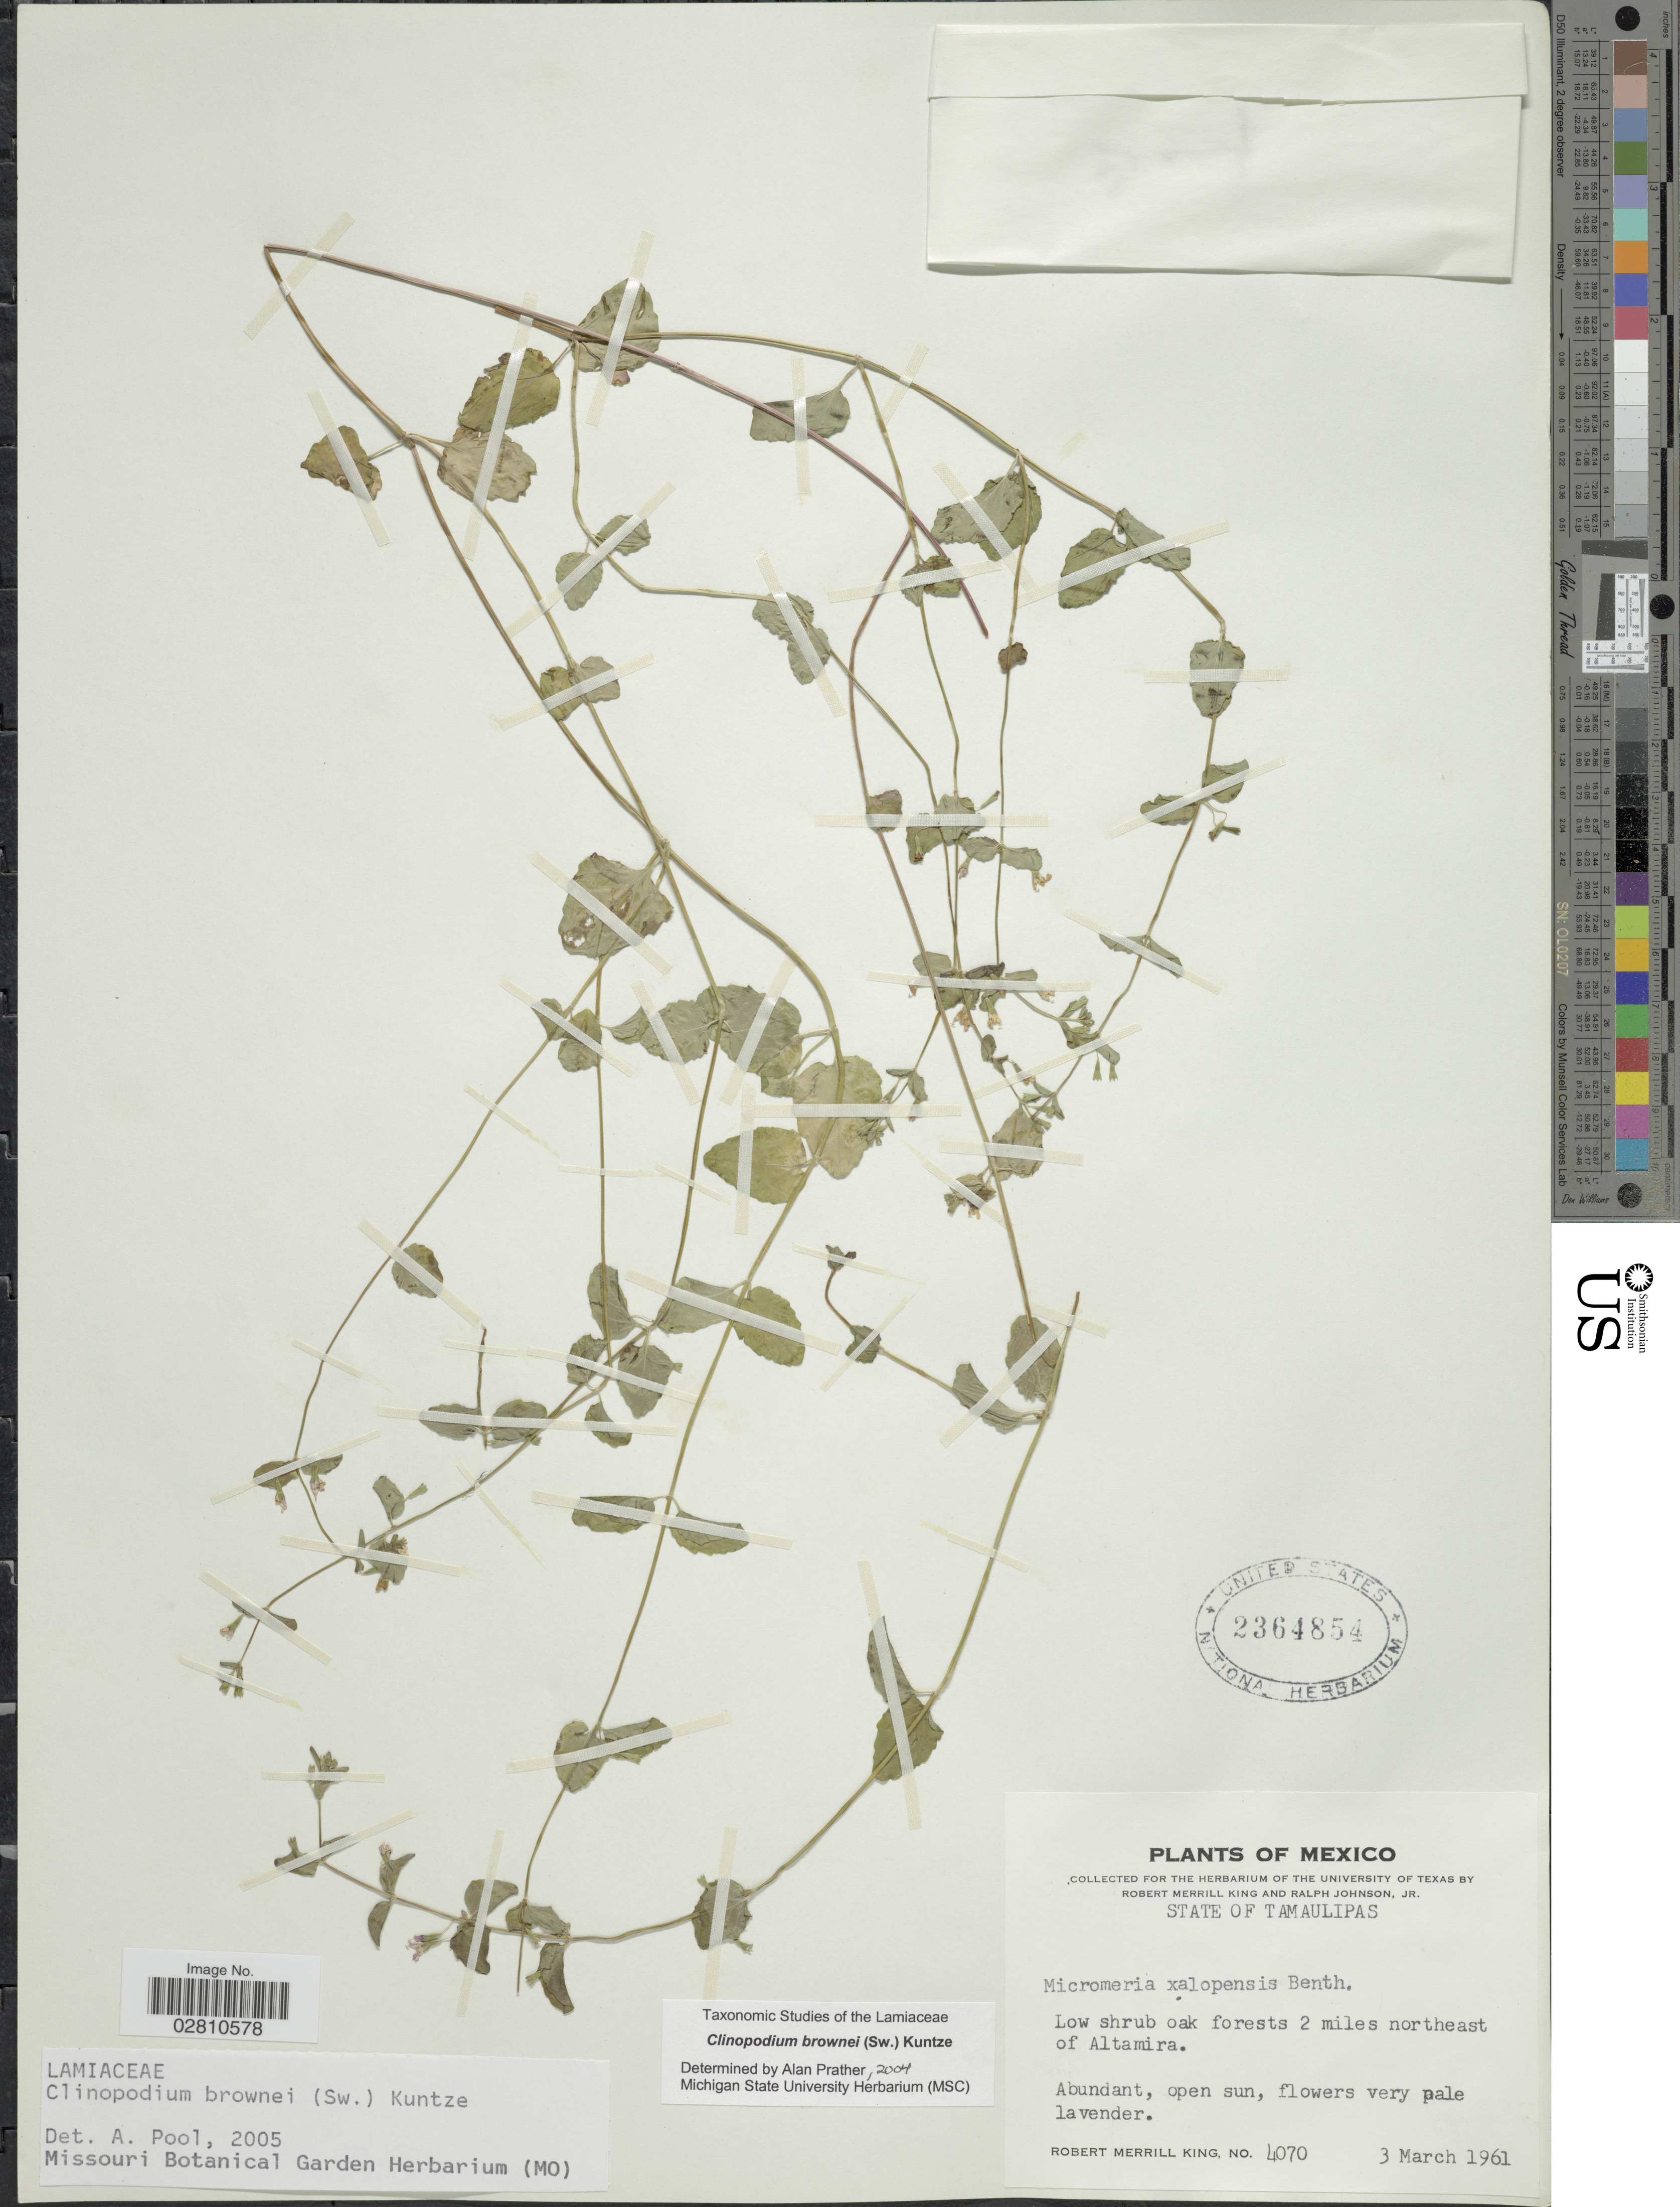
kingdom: Plantae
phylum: Tracheophyta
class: Magnoliopsida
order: Lamiales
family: Lamiaceae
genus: Clinopodium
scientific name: Clinopodium brownei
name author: (Sw.) Kuntze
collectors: R. M. King & R. Johnson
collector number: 4070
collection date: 1961-03-03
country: Mexico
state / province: Tamaulipas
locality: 2 miles northeast of Altamira.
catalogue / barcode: US 2364854